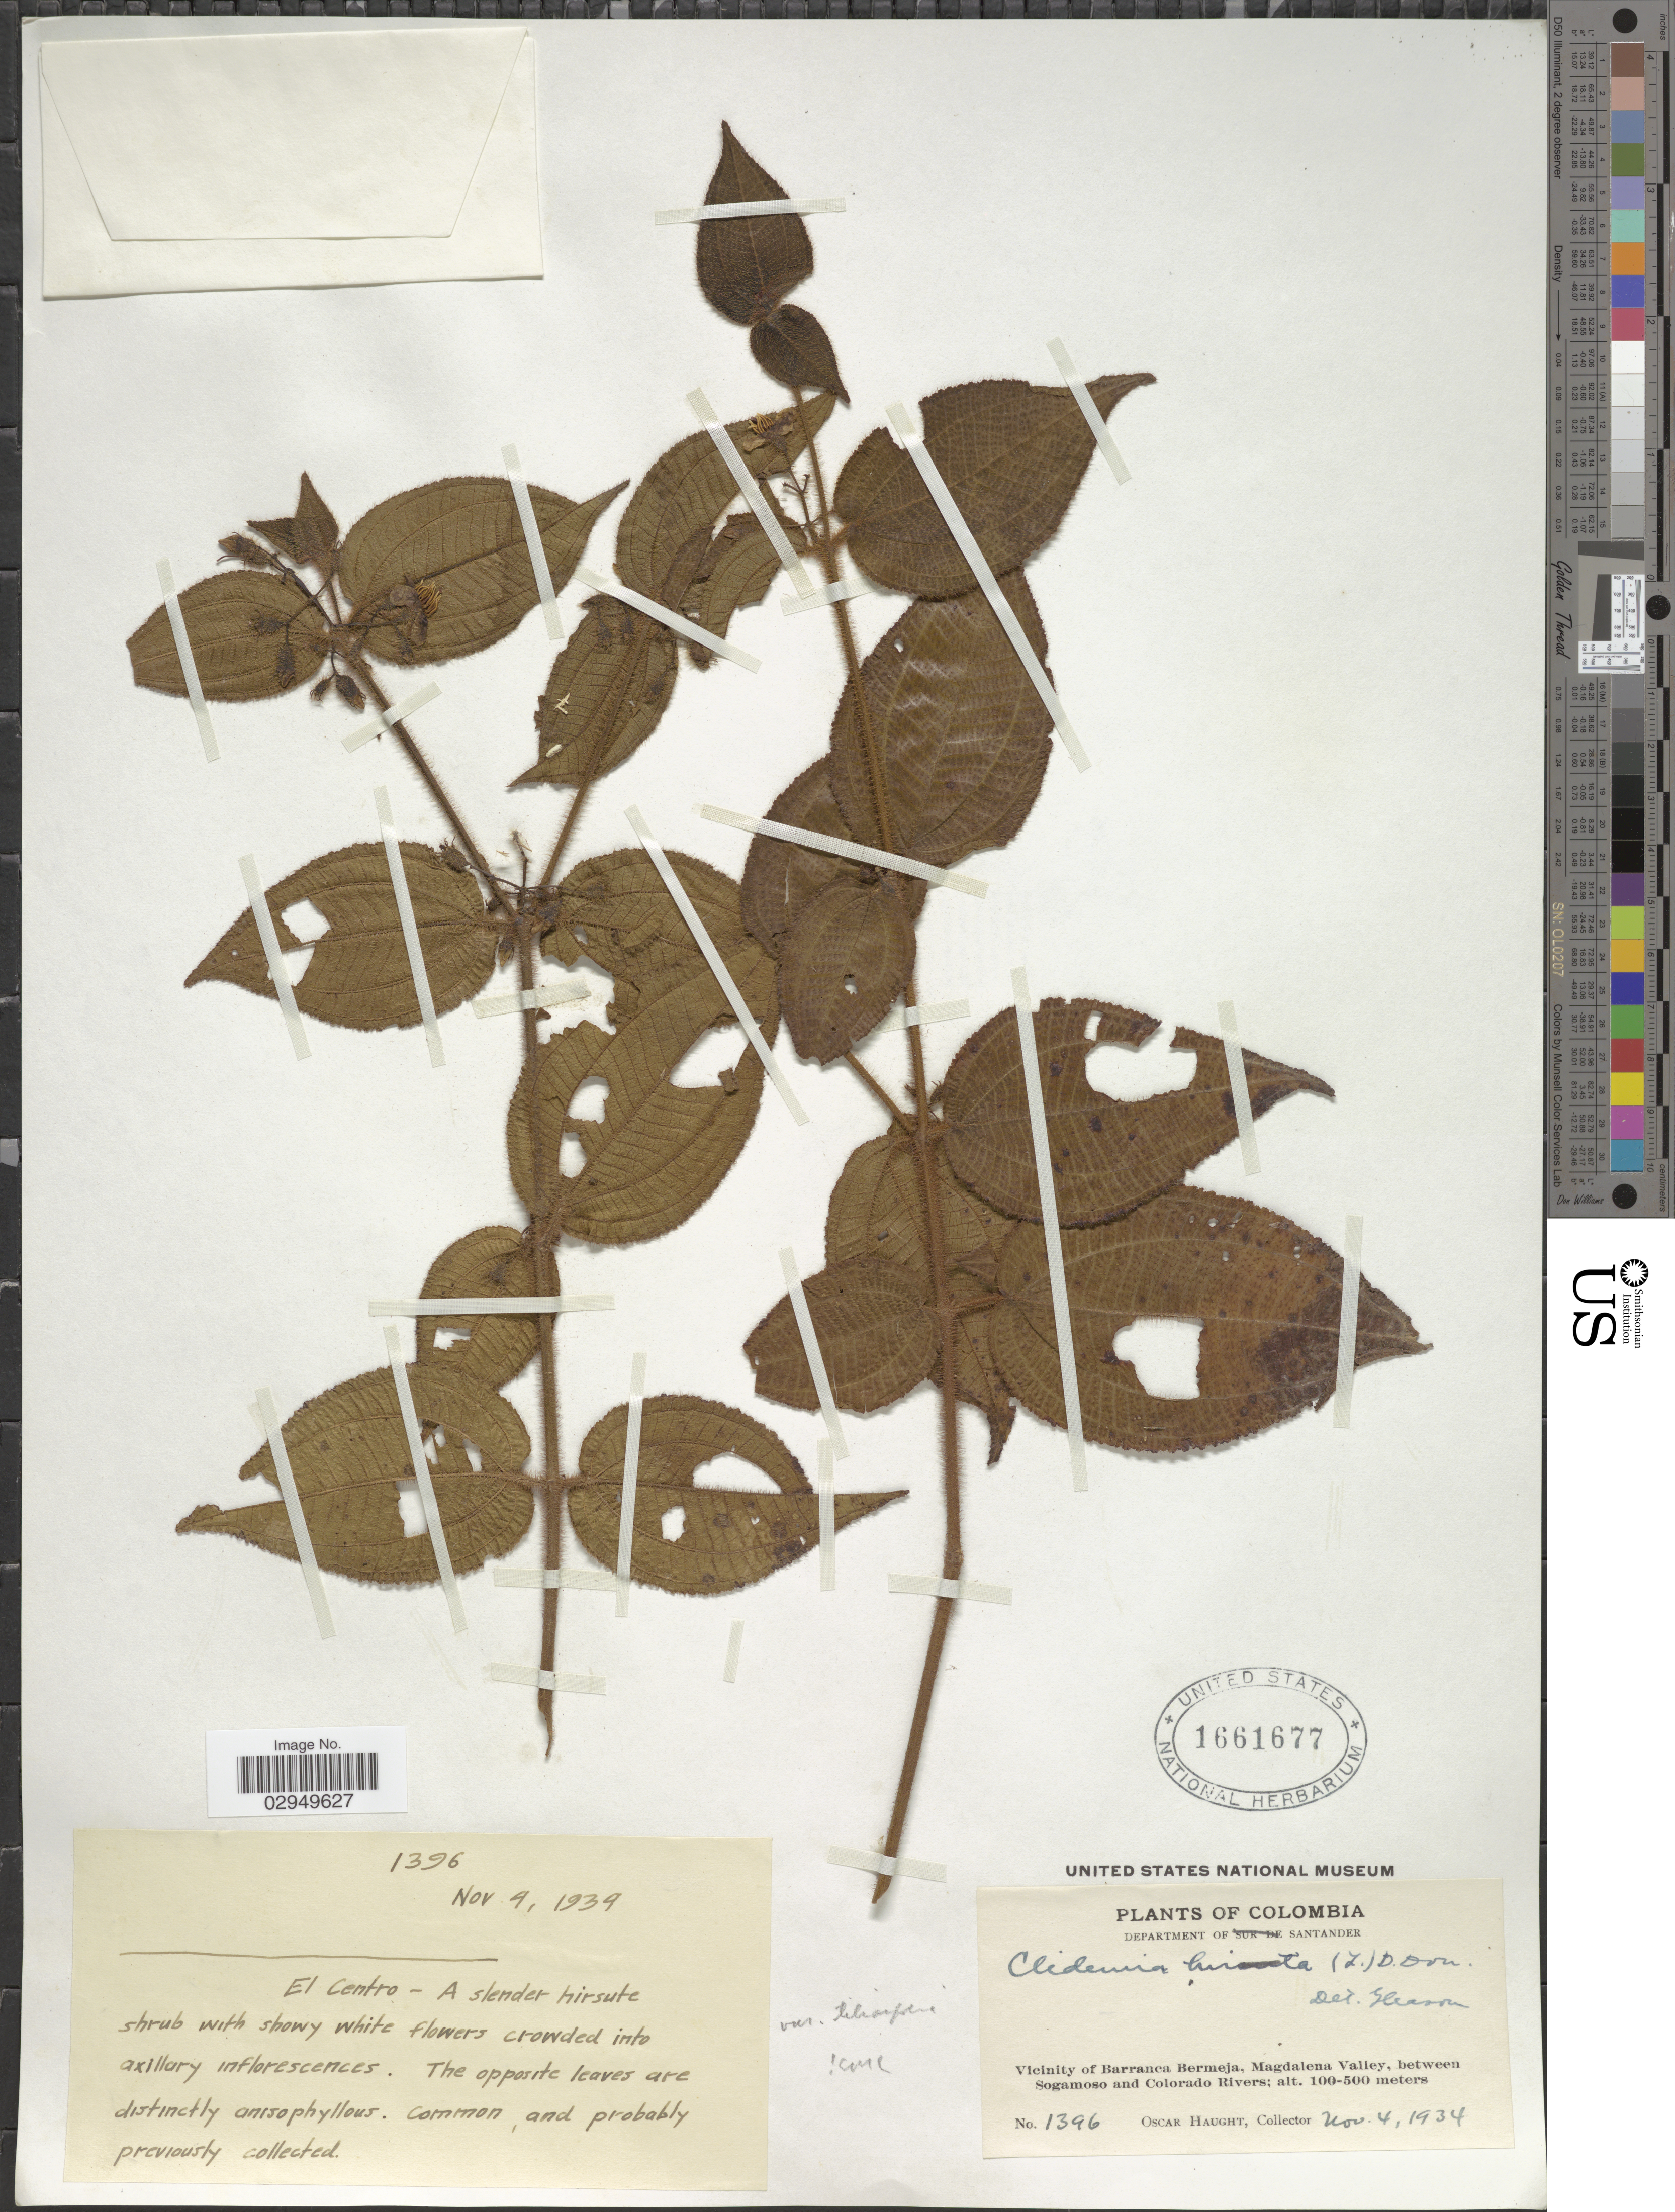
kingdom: Plantae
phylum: Tracheophyta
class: Magnoliopsida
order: Myrtales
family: Melastomataceae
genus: Clidemia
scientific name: Clidemia hirta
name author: (L.) D. Don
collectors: O. Haught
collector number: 1396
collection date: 1934-11-04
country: Colombia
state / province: Santander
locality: Department of Santander. Vicinity of Barranca Bermeja, Magdalena Valley, between Sogamoso and Colorado Rivers. El Centro.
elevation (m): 100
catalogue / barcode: US 1661677